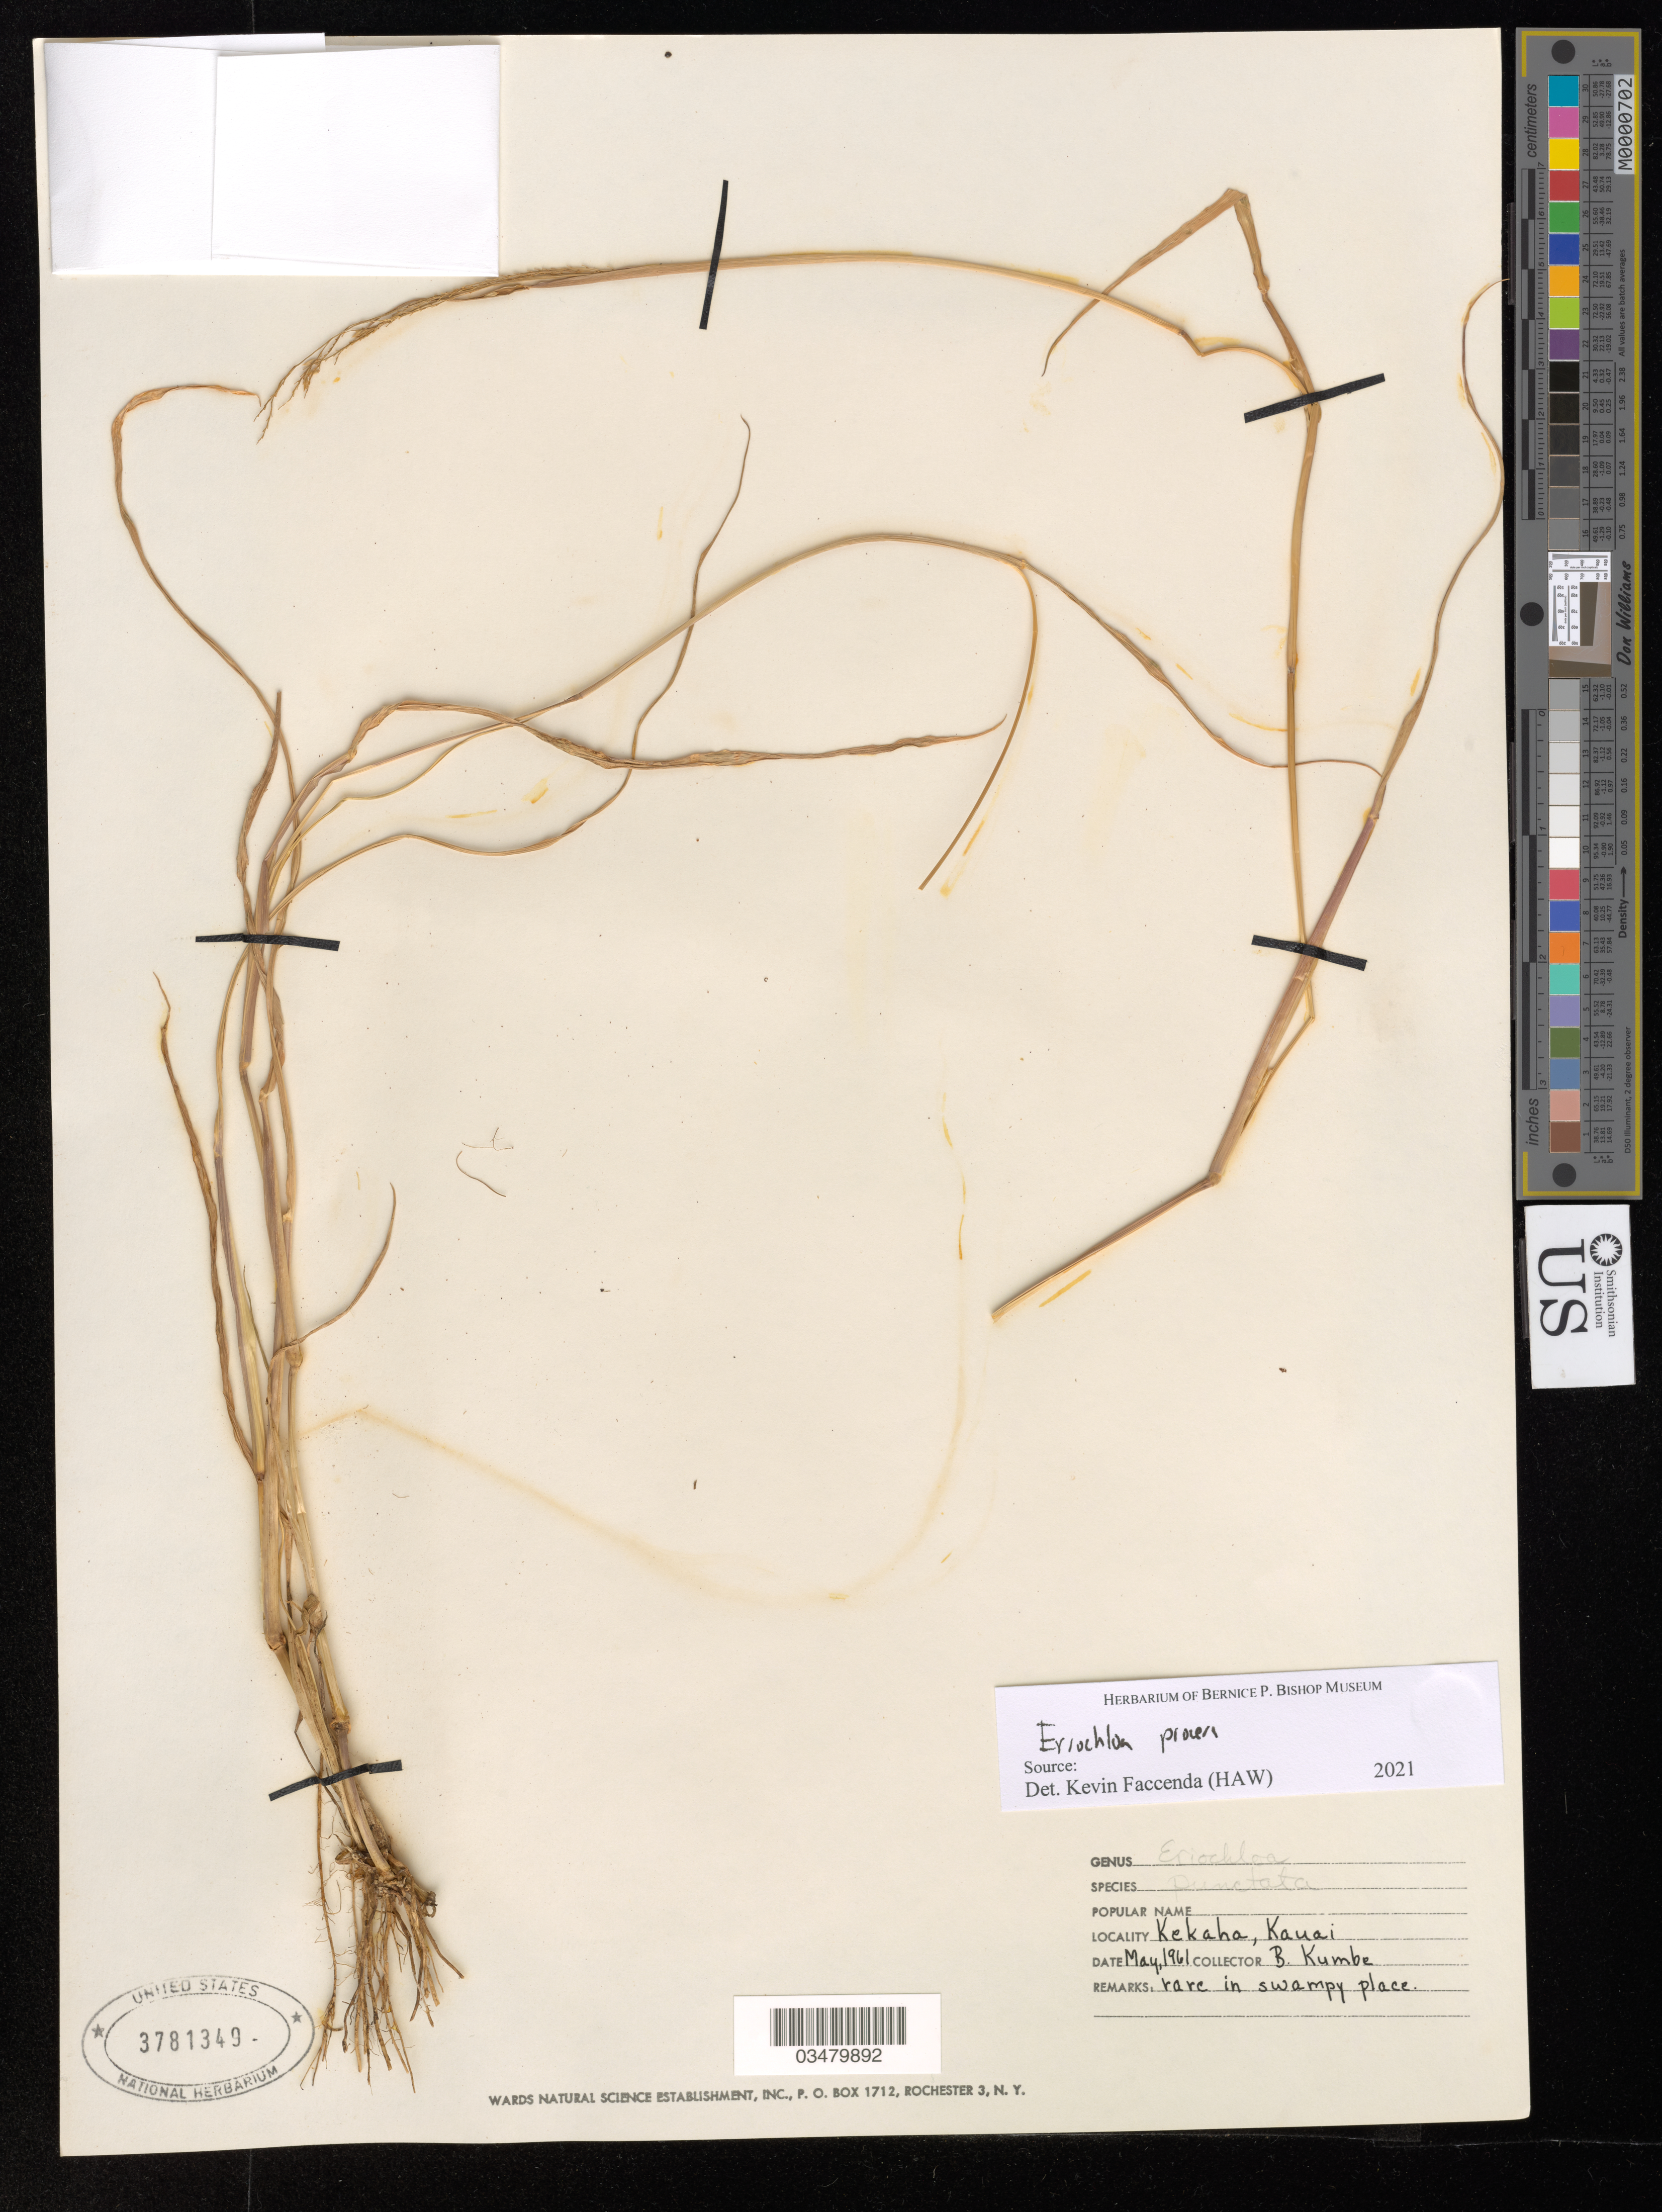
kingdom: Plantae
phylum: Tracheophyta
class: Liliopsida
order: Poales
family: Poaceae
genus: Eriochloa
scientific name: Eriochloa procera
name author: (Retz.) C.E. Hubb.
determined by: Faccenda, K.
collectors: B. Kumbe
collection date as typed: May 1961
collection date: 1961-05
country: United States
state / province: Hawaii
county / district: Kauai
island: Kaua'i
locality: Kekaha, Kauai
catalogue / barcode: US 3781349